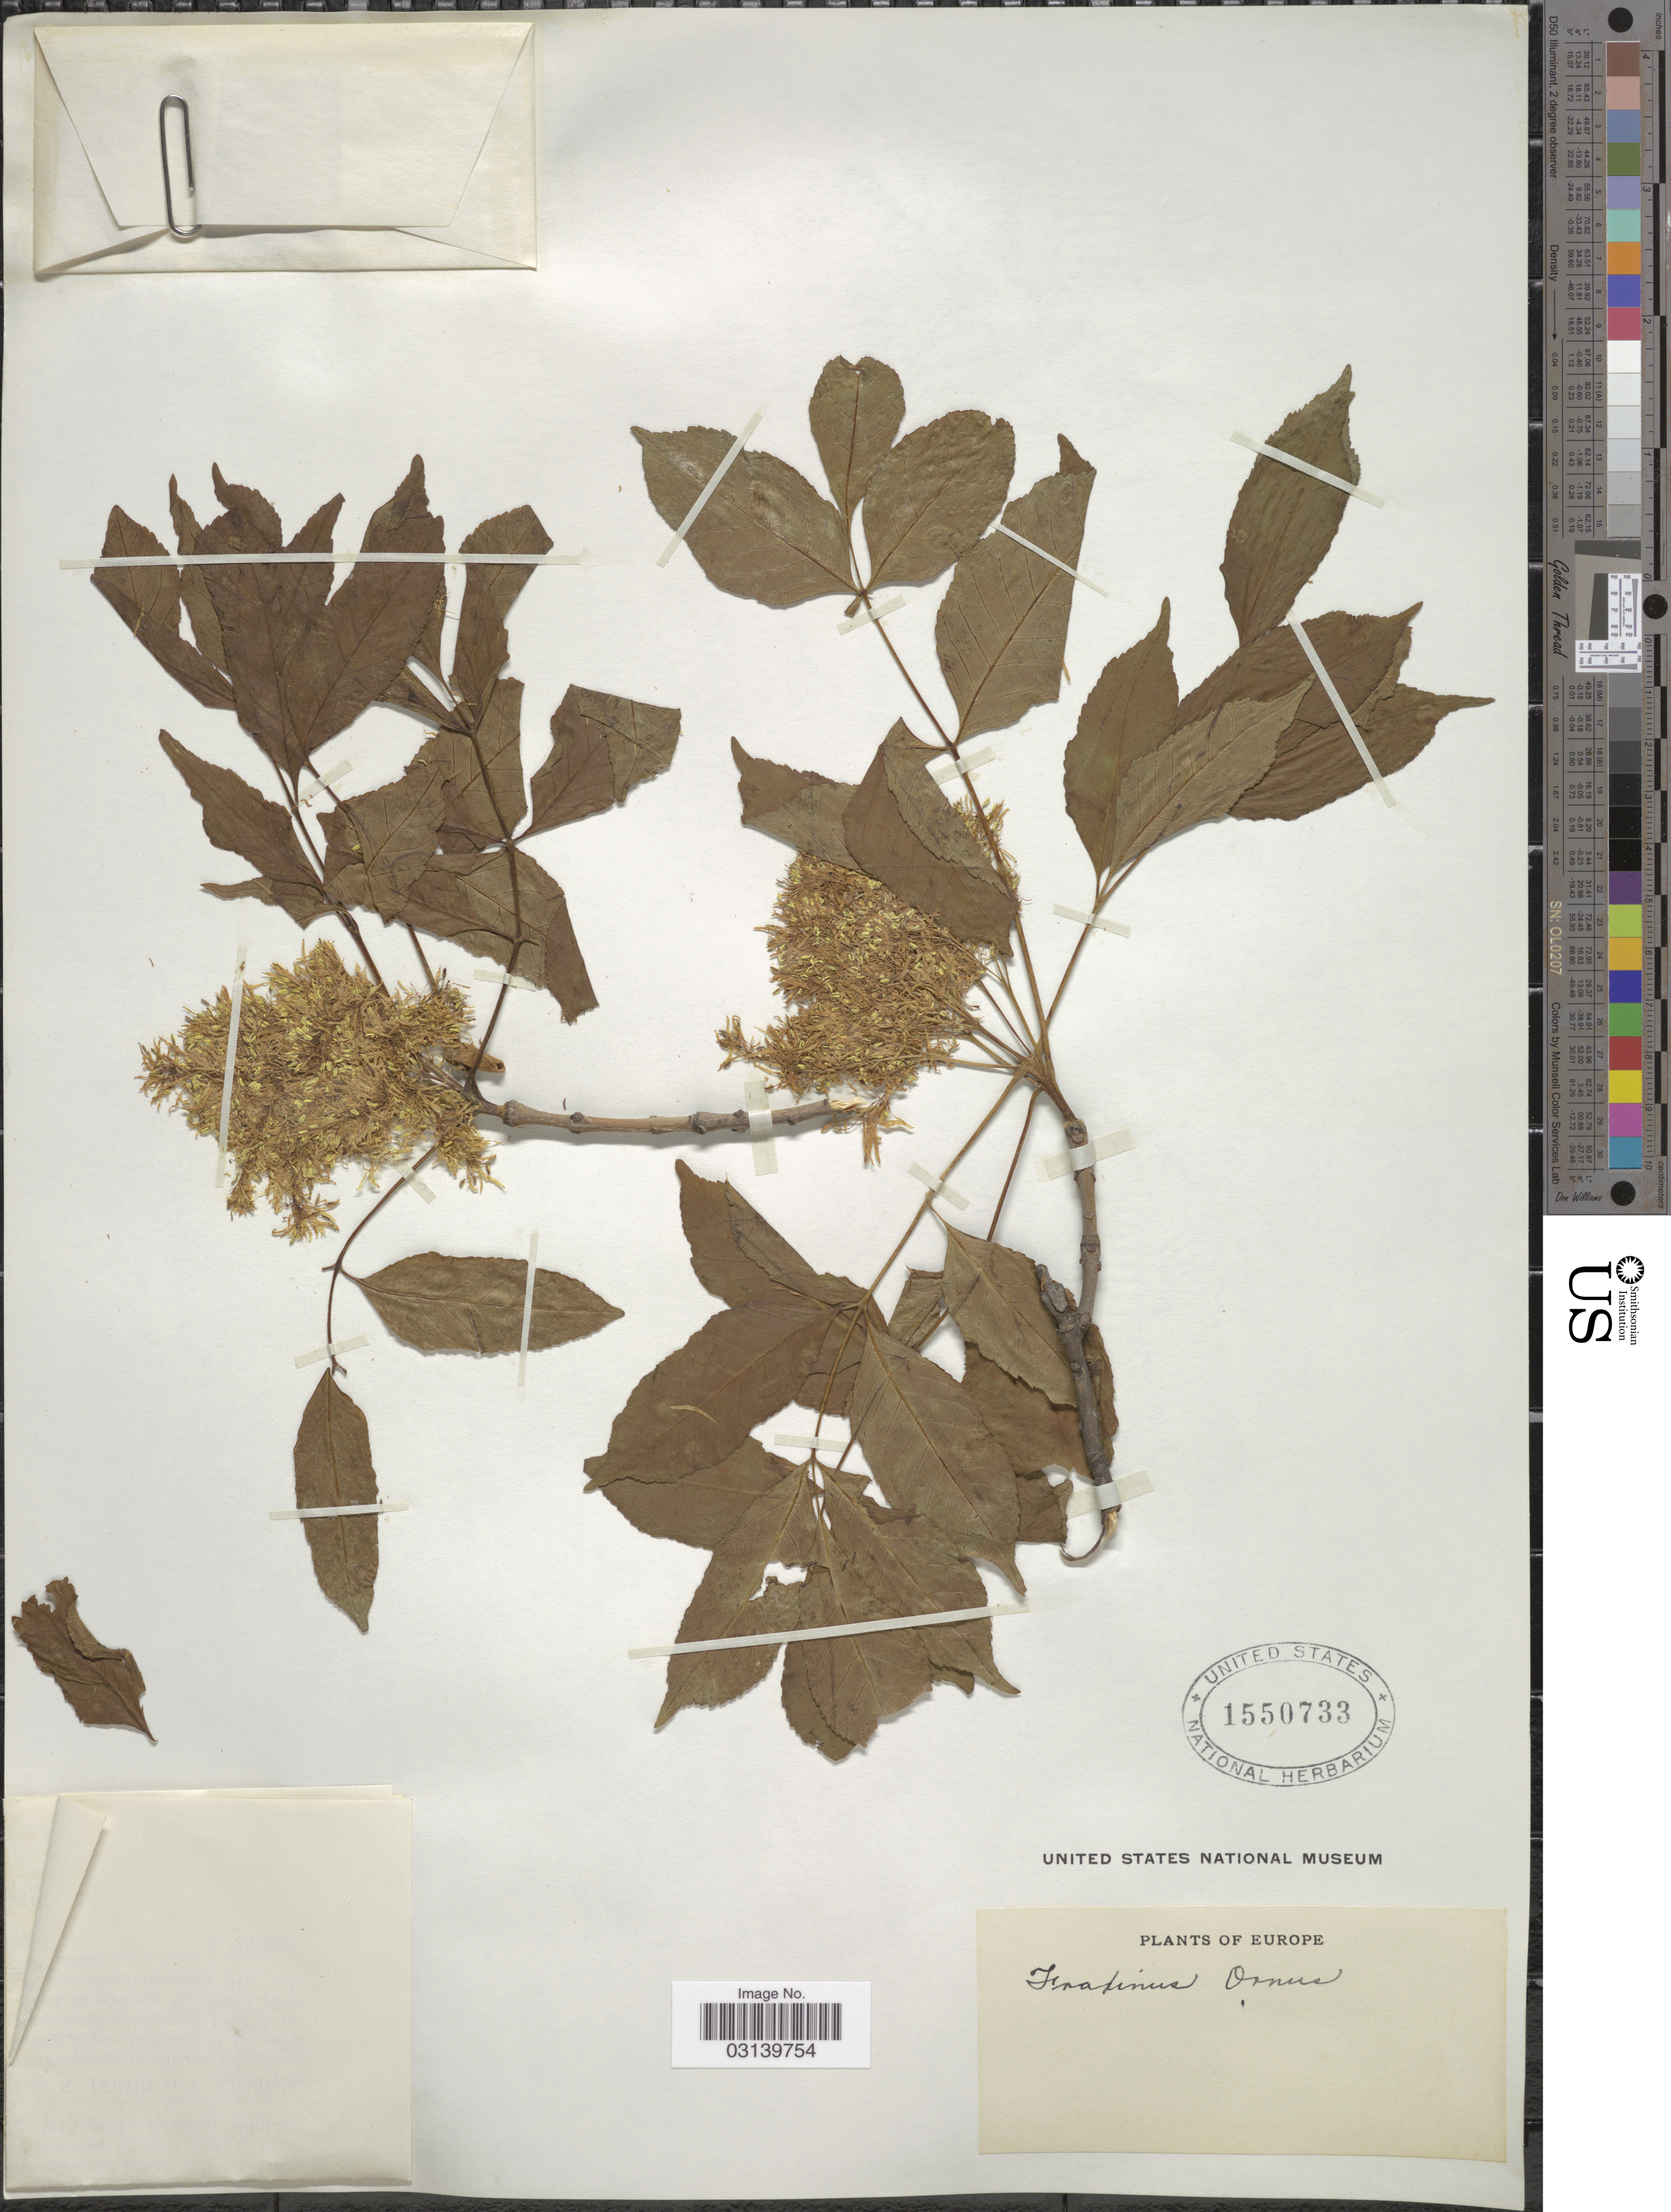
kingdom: Plantae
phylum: Tracheophyta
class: Magnoliopsida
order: Lamiales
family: Oleaceae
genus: Fraxinus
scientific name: Fraxinus ornus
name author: L.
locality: Europe.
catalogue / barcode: US 1550733